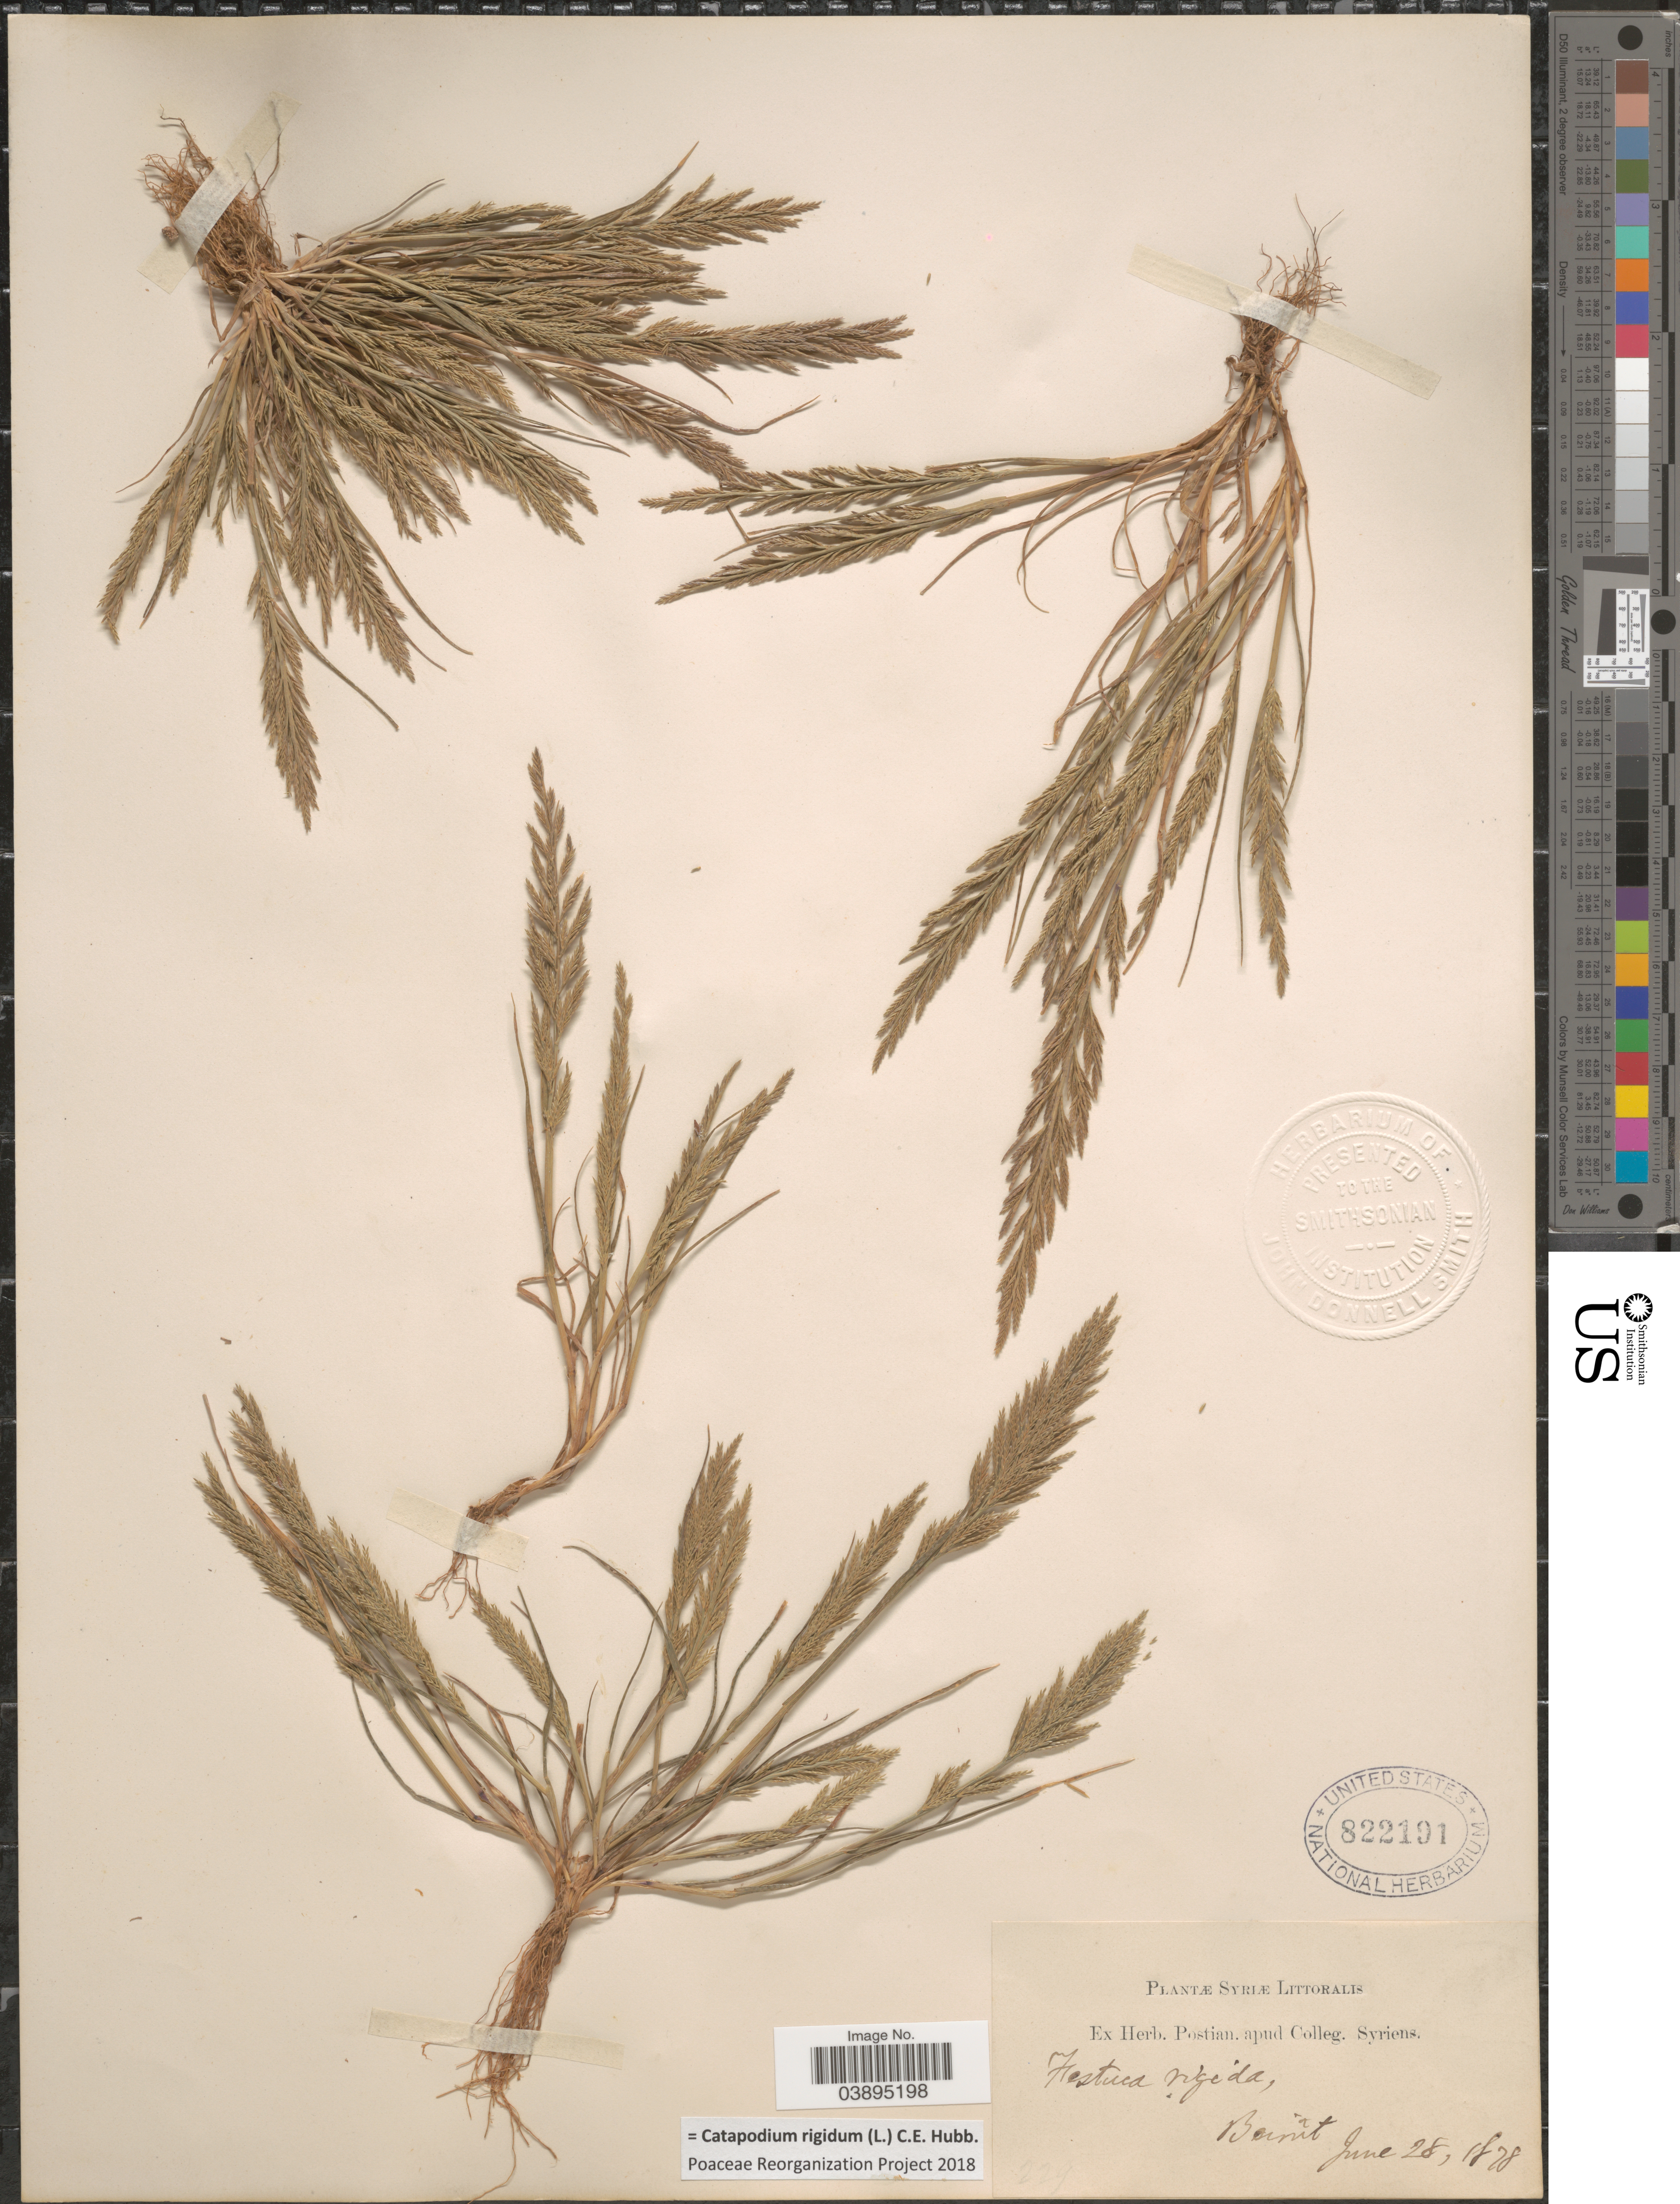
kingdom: Plantae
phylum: Tracheophyta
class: Liliopsida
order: Poales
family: Poaceae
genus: Catapodium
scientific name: Catapodium rigidum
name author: (L.) C.E. Hubb.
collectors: ex herb. Postian. apud Colleg. Syriens. Protest. USE "Fannie P. A. Shepard" (10308853) AS PRIMARY COLLECTOR INSTEAD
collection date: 1878-06-28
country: Lebanon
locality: Syriæ Littoralis. Beirut.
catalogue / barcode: US 822191